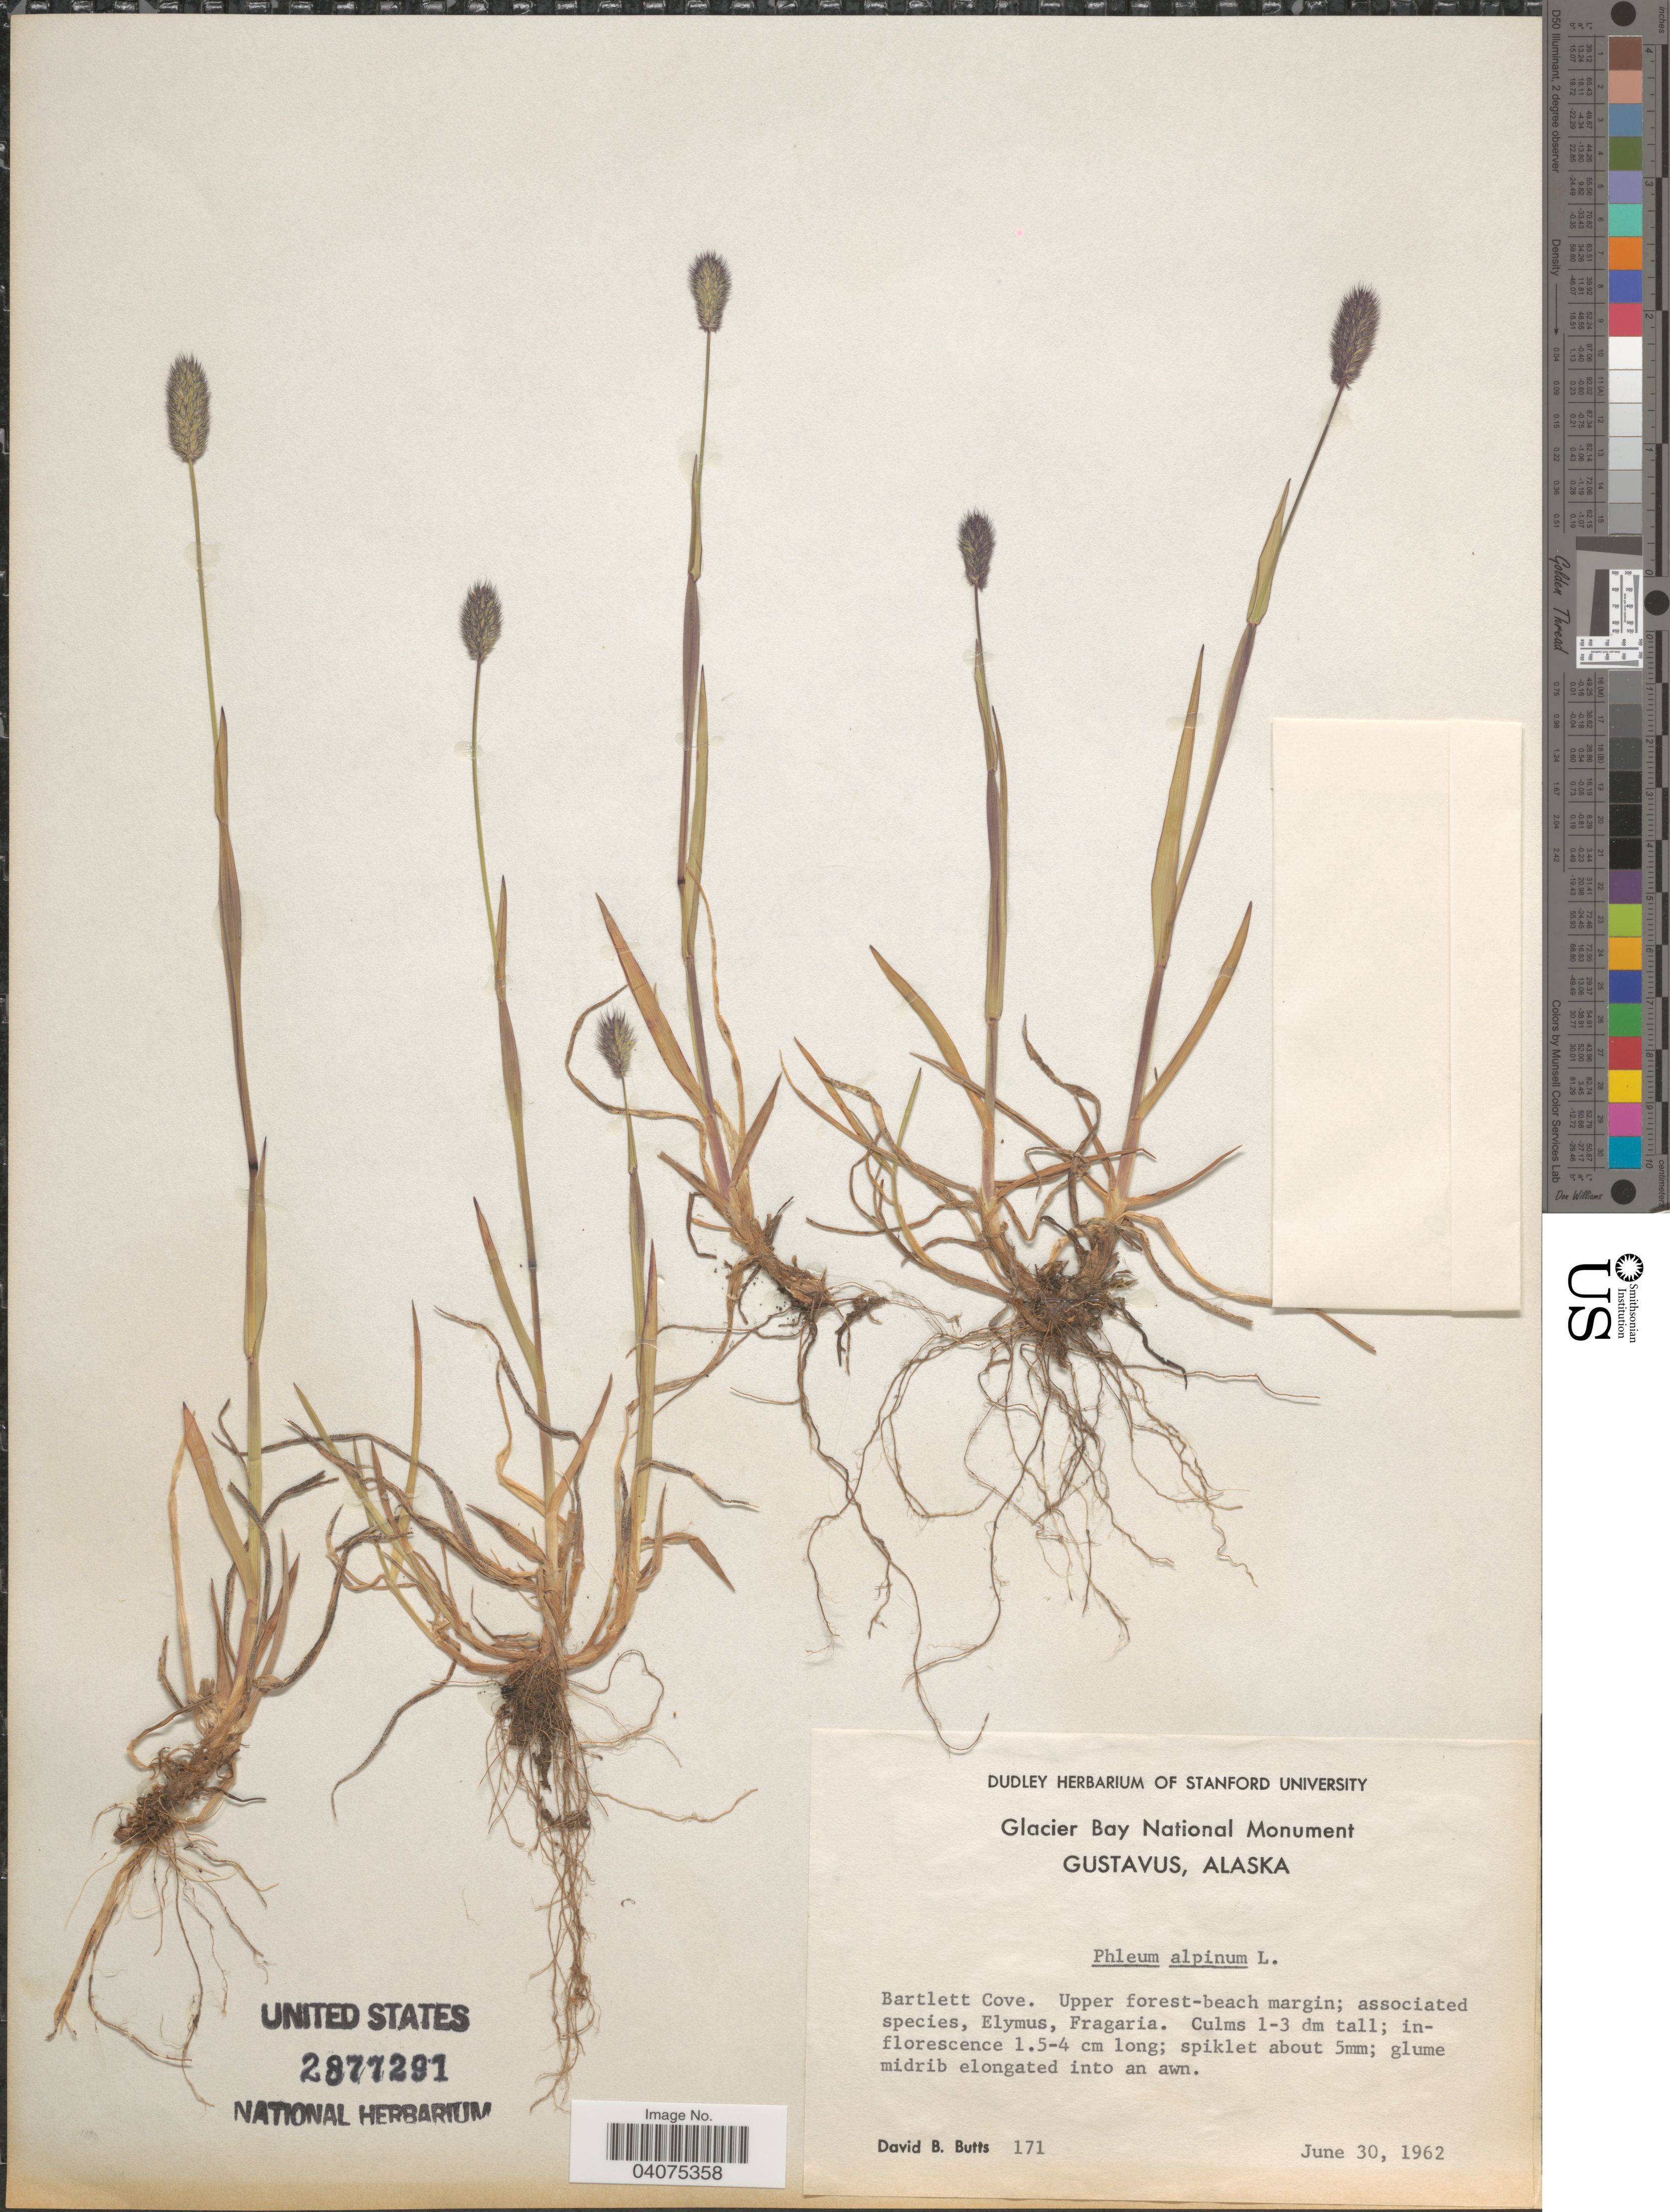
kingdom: Plantae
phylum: Tracheophyta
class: Liliopsida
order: Poales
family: Poaceae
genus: Phleum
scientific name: Phleum alpinum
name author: L.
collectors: D. Butts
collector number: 171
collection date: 1962-06-30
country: United States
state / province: Alaska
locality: Glacier Bay National Monument. Gustavus. Bartlett Cove. Upper forest-beach margin.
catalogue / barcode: US 2877291